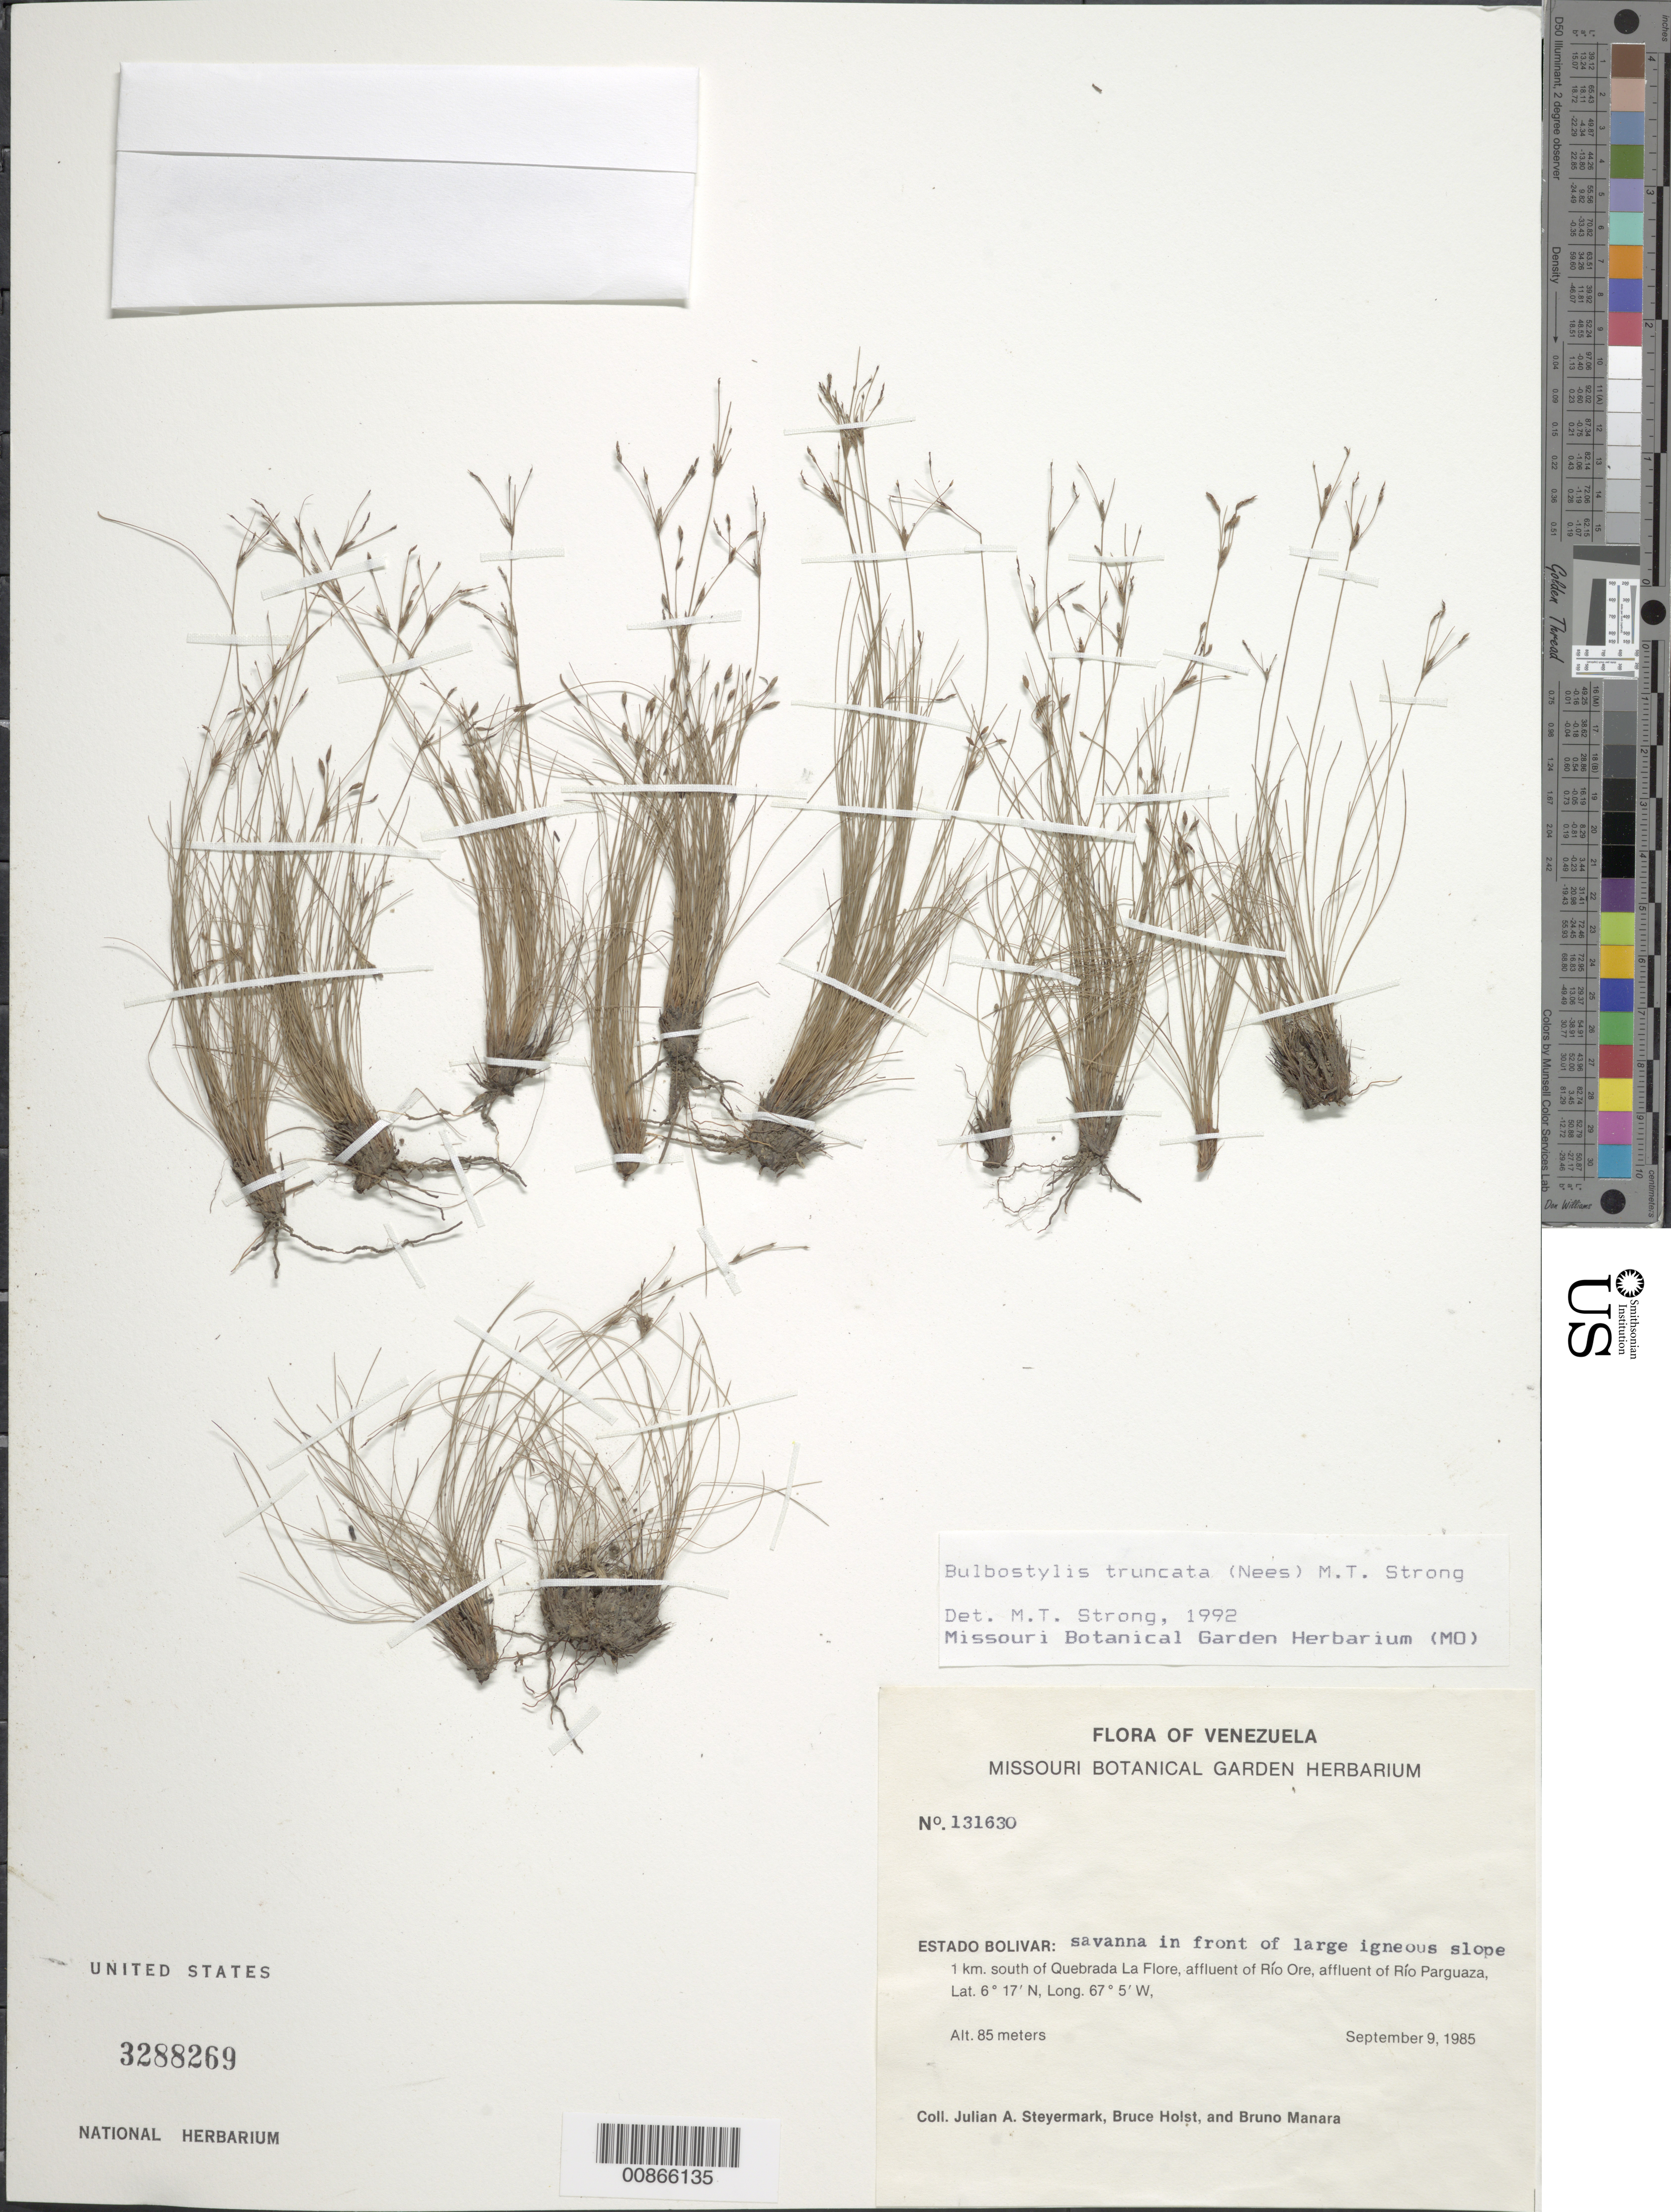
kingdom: Plantae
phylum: Tracheophyta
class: Liliopsida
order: Poales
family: Cyperaceae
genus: Bulbostylis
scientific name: Bulbostylis truncata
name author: (Nees) M.T. Strong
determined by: Strong, M. T., (US), Smithsonian Institution - National Museum of Natural History (UNITED STATES)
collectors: J. Steyermark, B. Holst & B. Manara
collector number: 131630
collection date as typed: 9-Sep-85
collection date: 1985-09-09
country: Venezuela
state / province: Amazonas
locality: Quebrada La Flore, 1 km S of; affluent of Río Ore, affluent of Río Parguaza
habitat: Savanna in front of large igneous slope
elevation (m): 85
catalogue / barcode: US 3288269